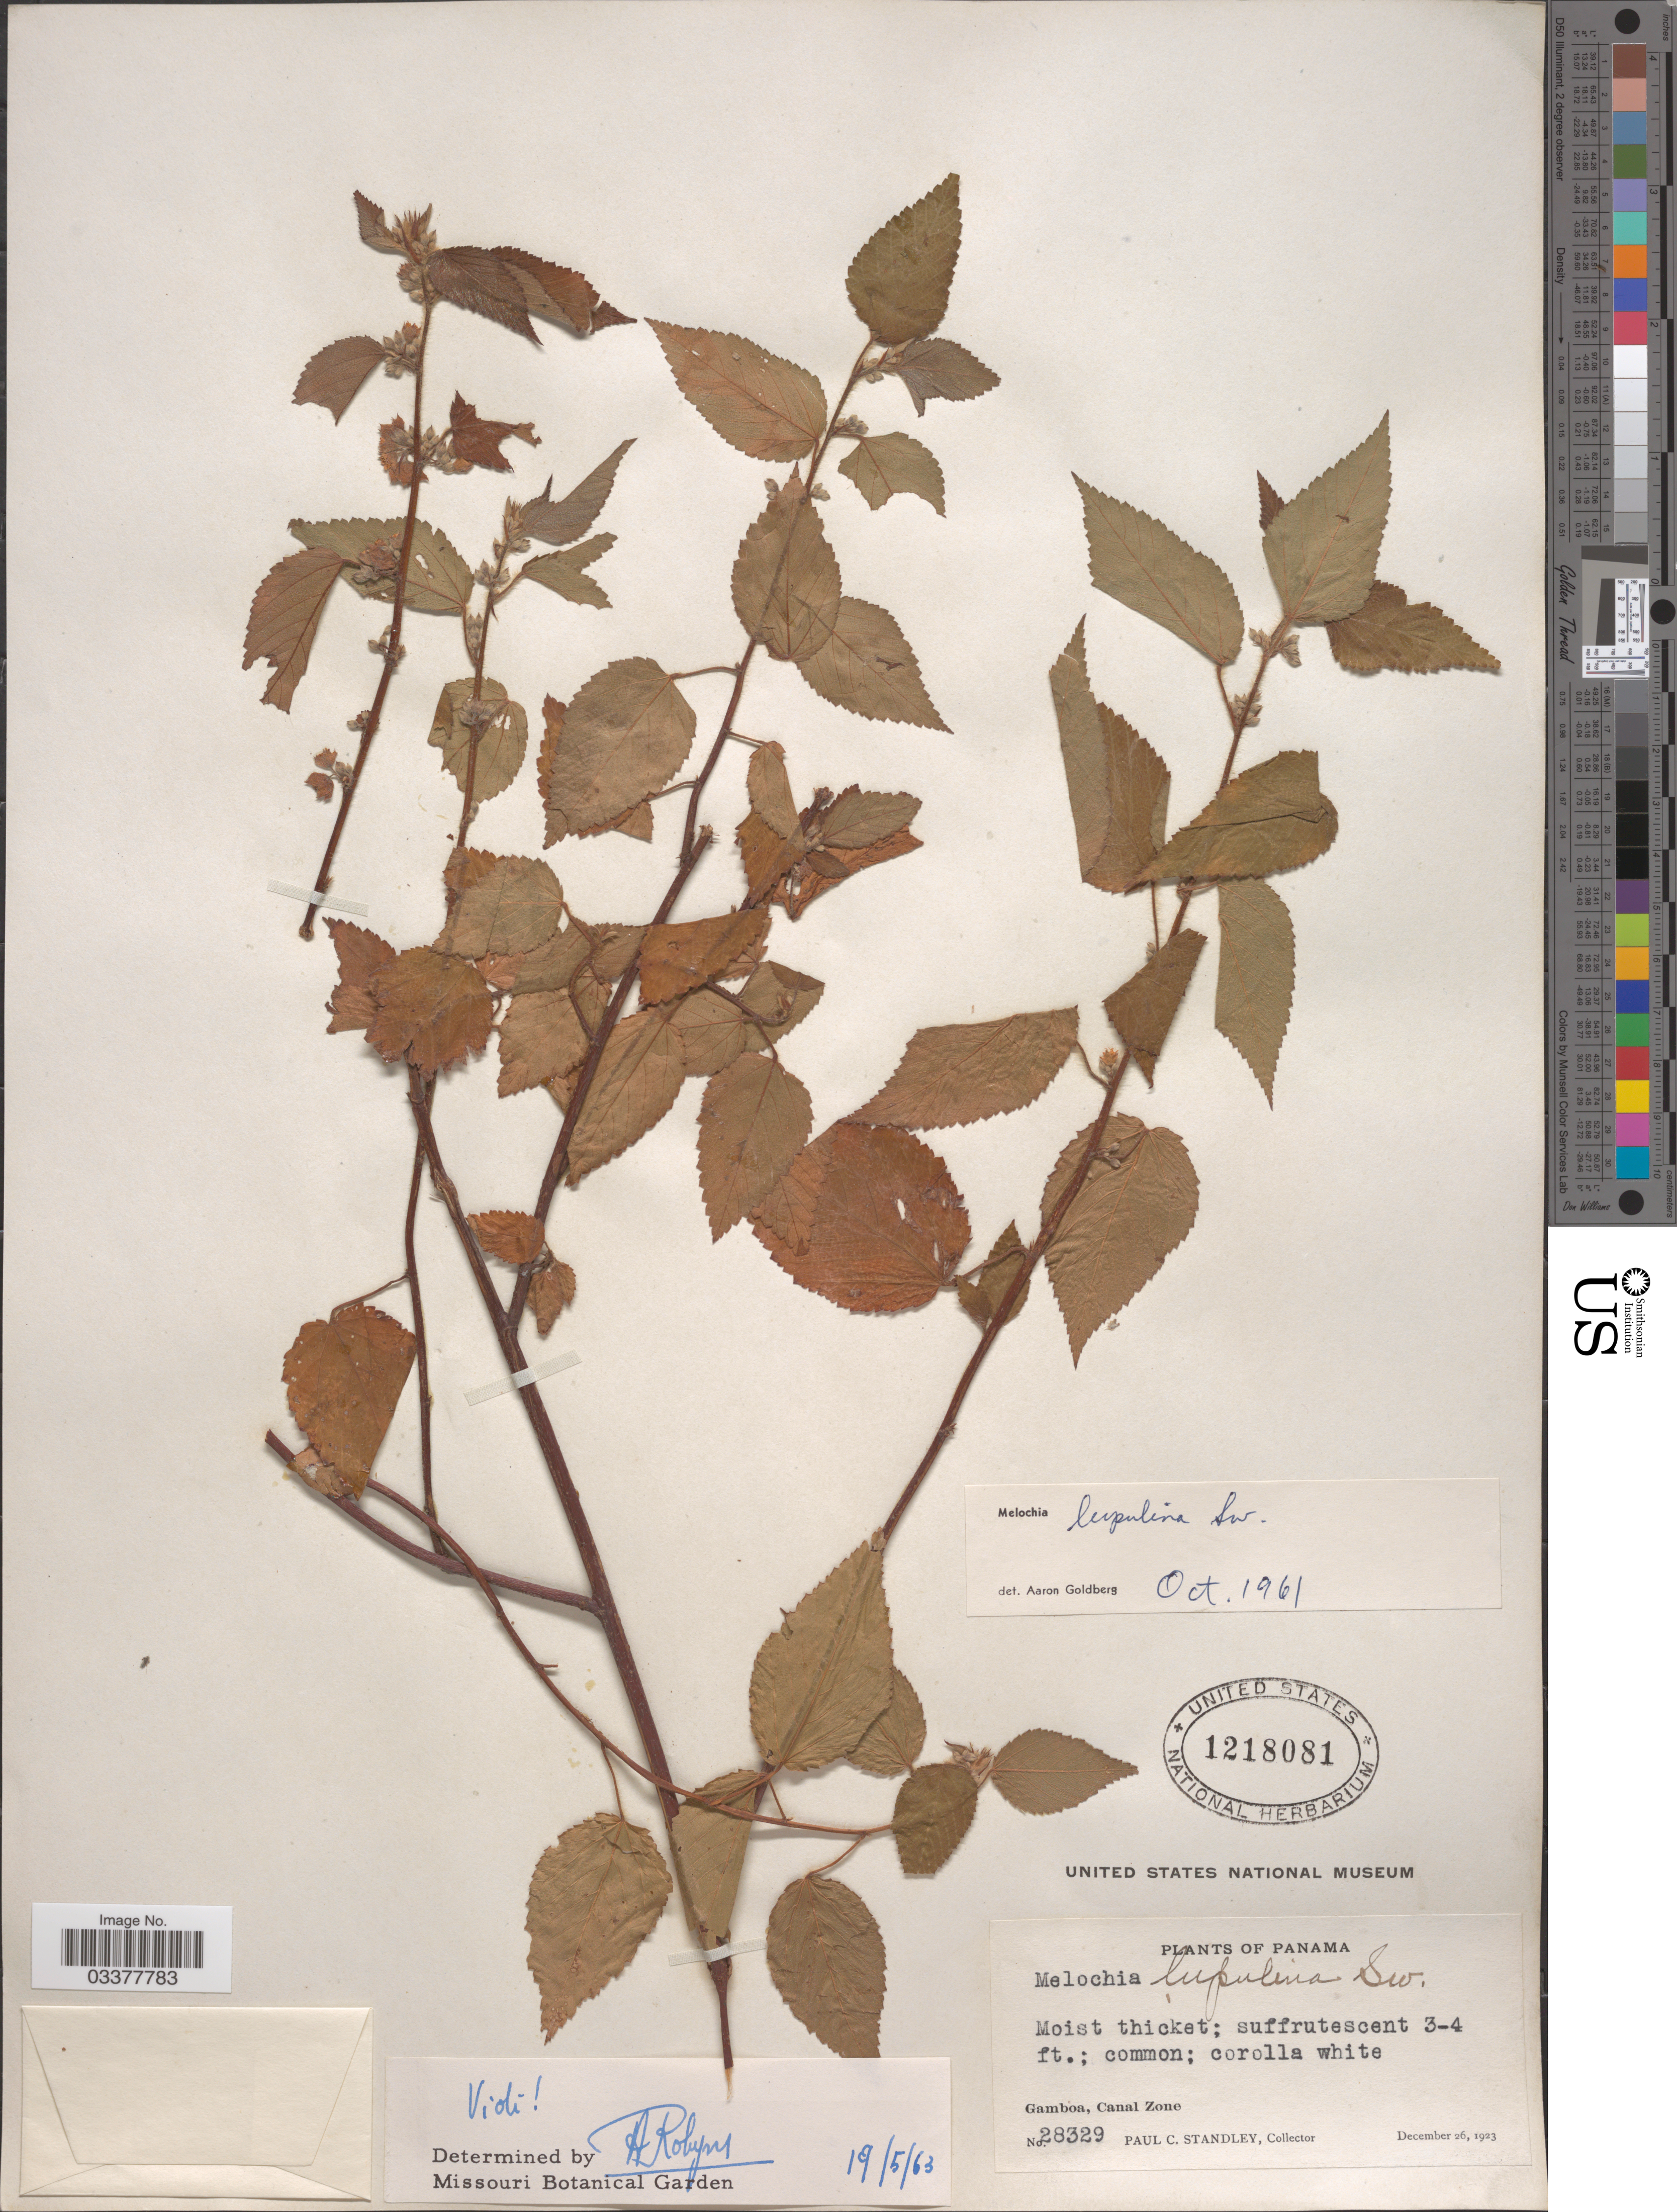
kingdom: Plantae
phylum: Tracheophyta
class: Magnoliopsida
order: Malvales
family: Malvaceae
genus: Melochia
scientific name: Melochia lupulina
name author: Sw.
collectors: P. C. Standley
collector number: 28329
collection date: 1923-12-26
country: Panama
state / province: Colón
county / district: Canal Zone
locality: Gamboa, Canal Zone.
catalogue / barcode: US 1218081